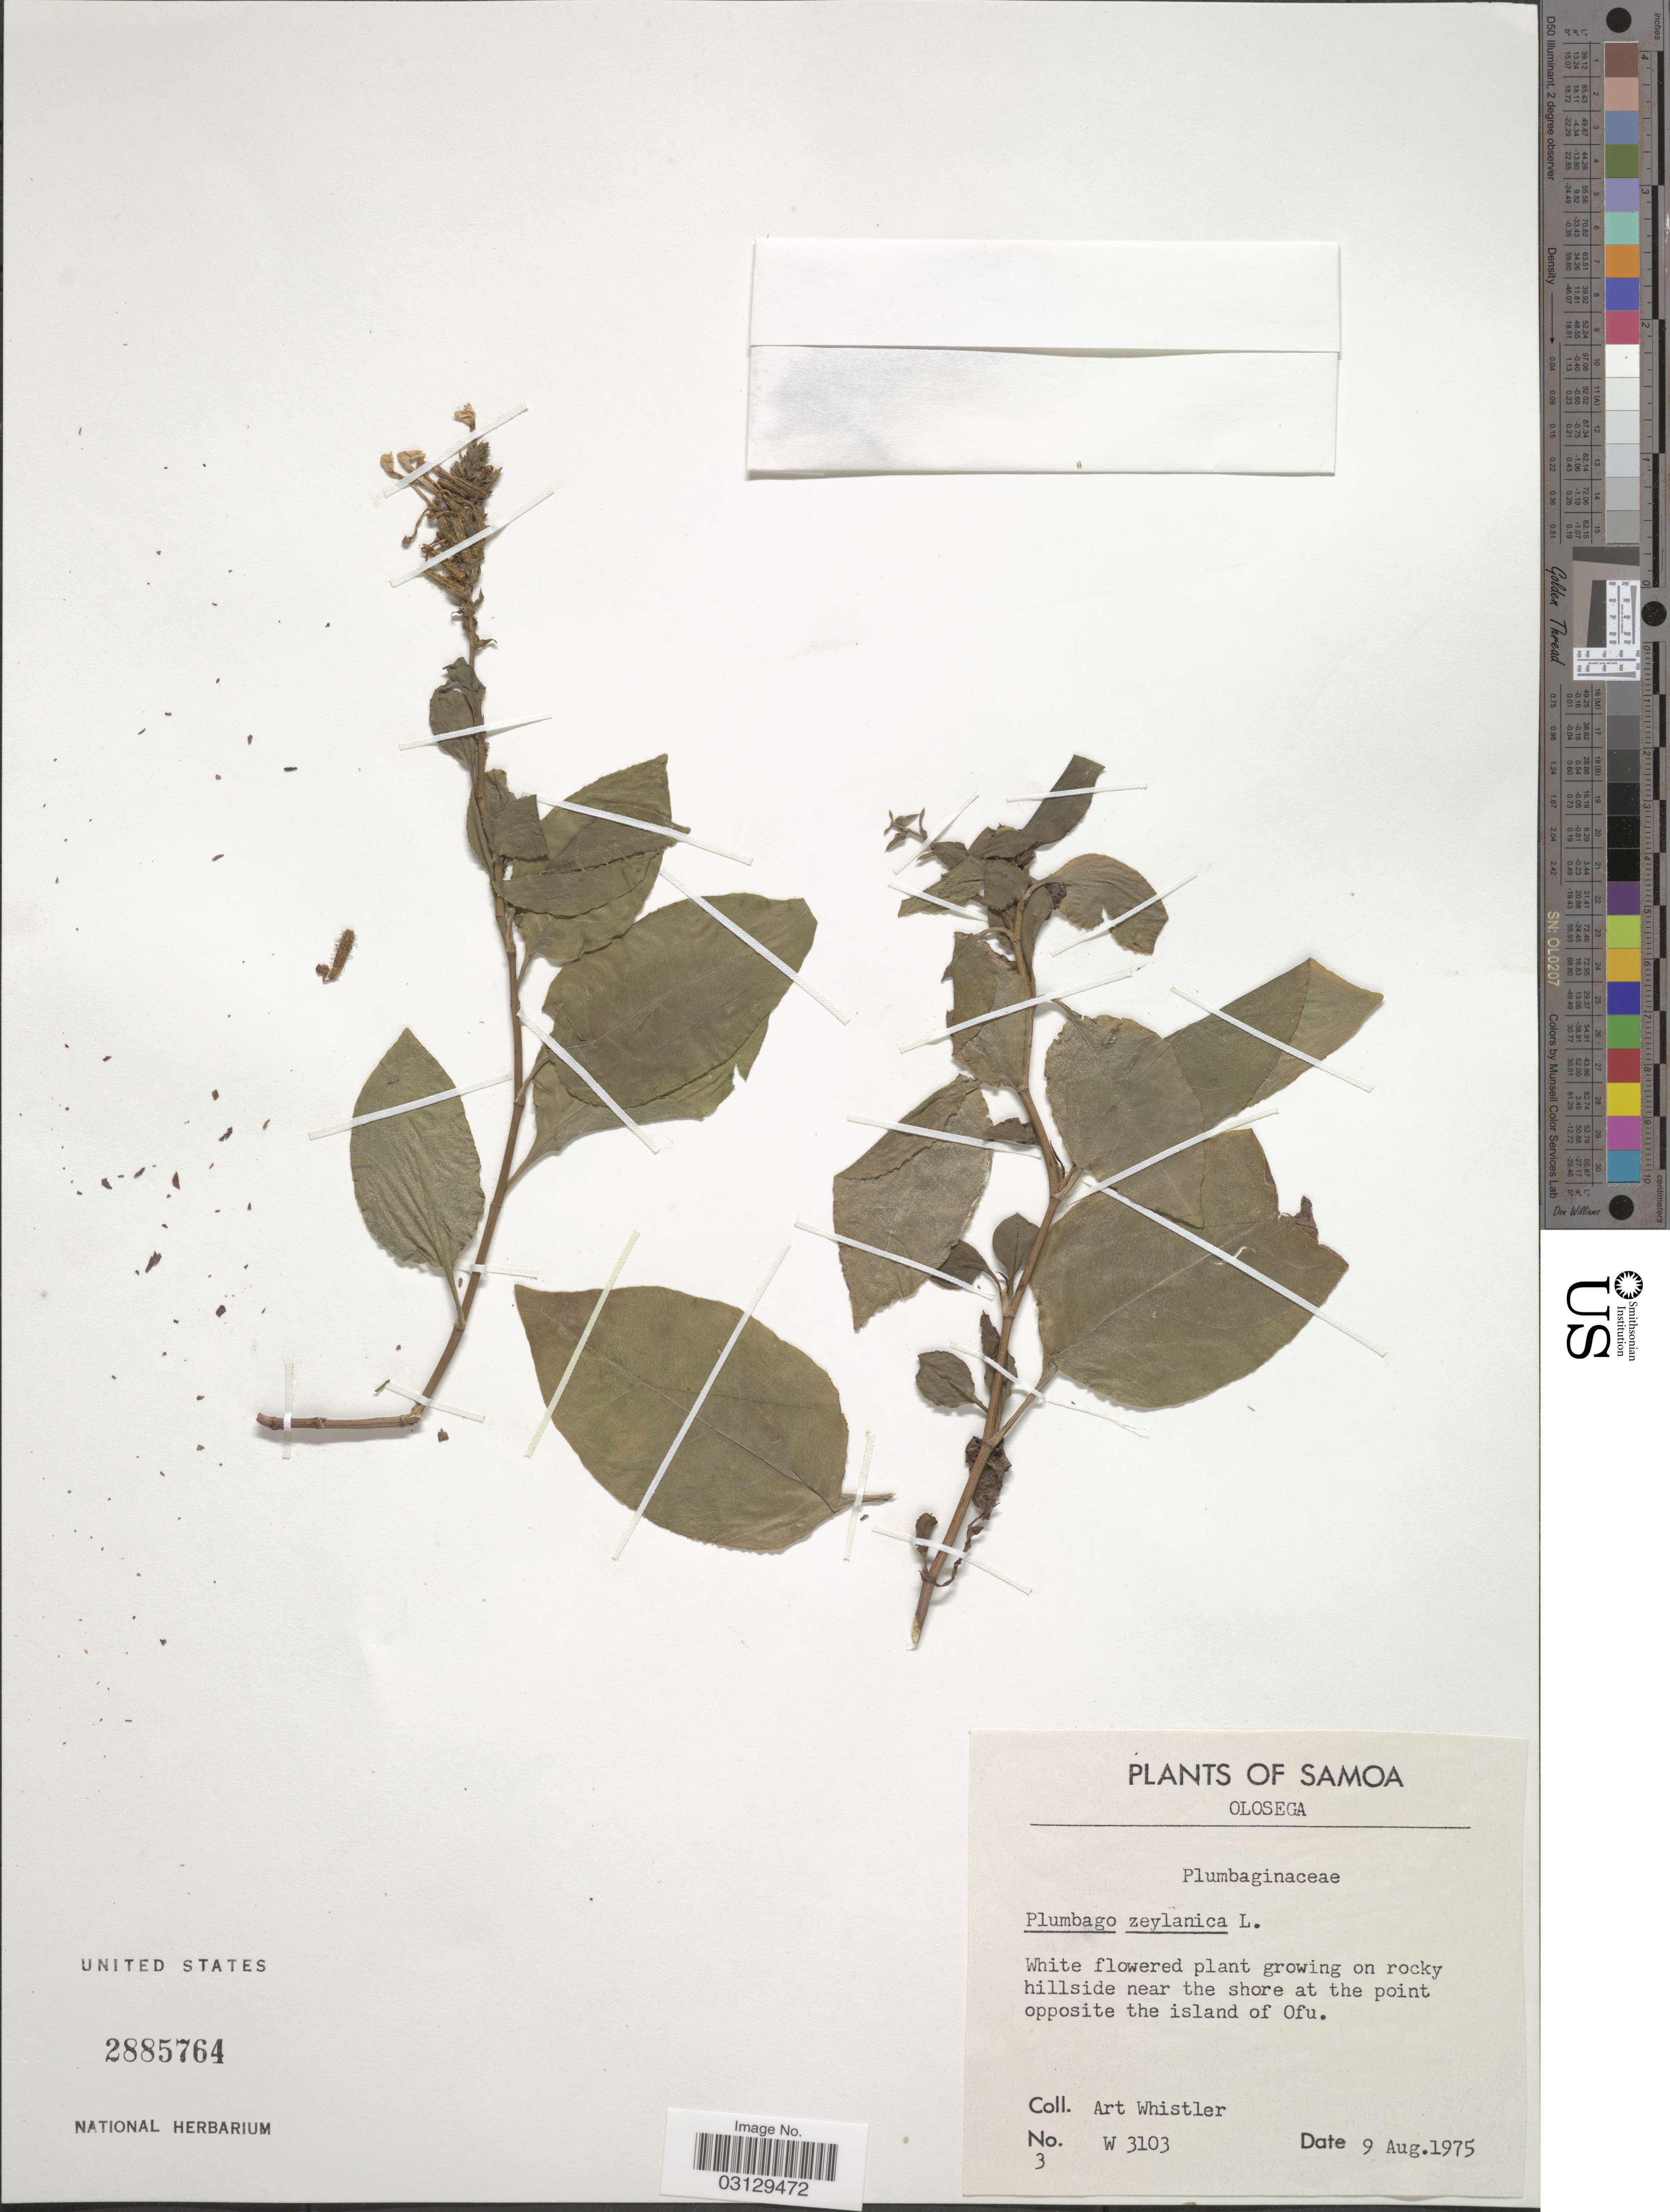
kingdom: Plantae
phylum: Tracheophyta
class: Magnoliopsida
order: Caryophyllales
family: Plumbaginaceae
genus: Plumbago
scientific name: Plumbago zeylanica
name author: L.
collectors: A. Whistler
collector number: W3103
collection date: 1975-08-09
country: American Samoa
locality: Samoa. Olosega. Near the shore at the point opposite the island of Ofu.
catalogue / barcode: US 2885764